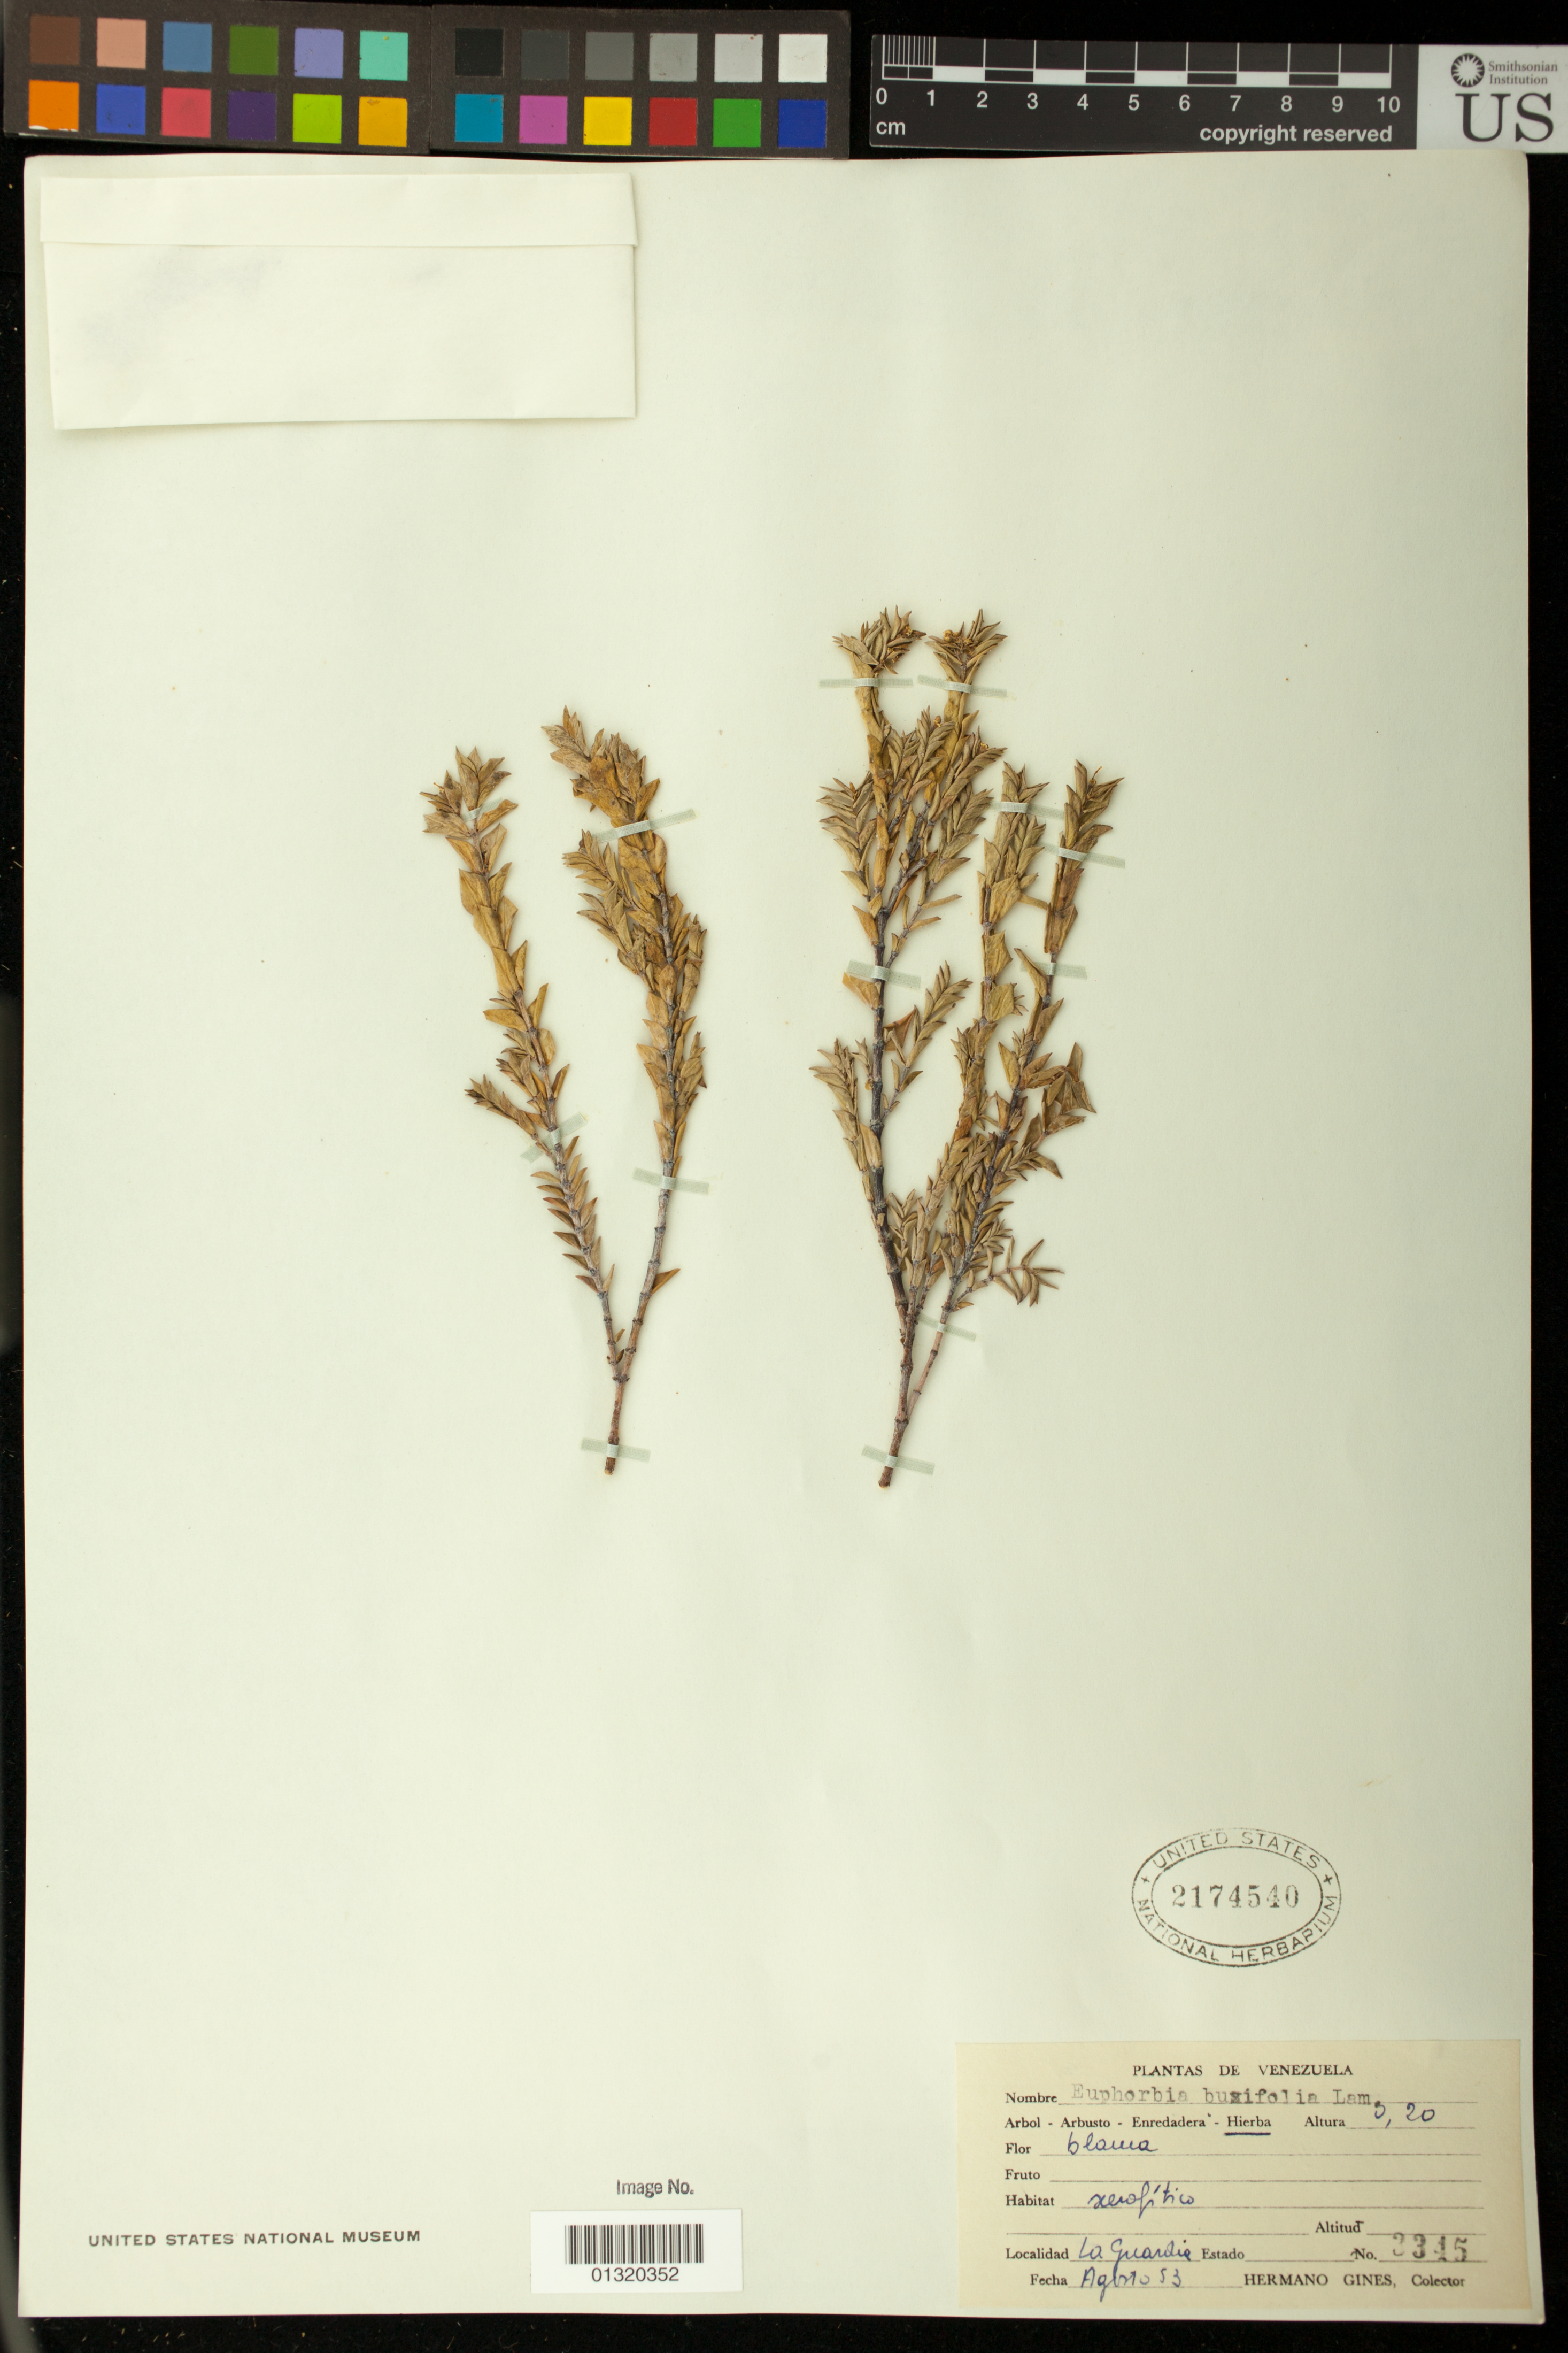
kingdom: Plantae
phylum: Tracheophyta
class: Magnoliopsida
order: Malpighiales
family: Euphorbiaceae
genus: Euphorbia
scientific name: Euphorbia mesembryanthemifolia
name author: Jacq.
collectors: Bro. Gines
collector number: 3345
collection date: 1953-08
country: Venezuela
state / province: Nueva Esparta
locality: La Guardia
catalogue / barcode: US 2174540